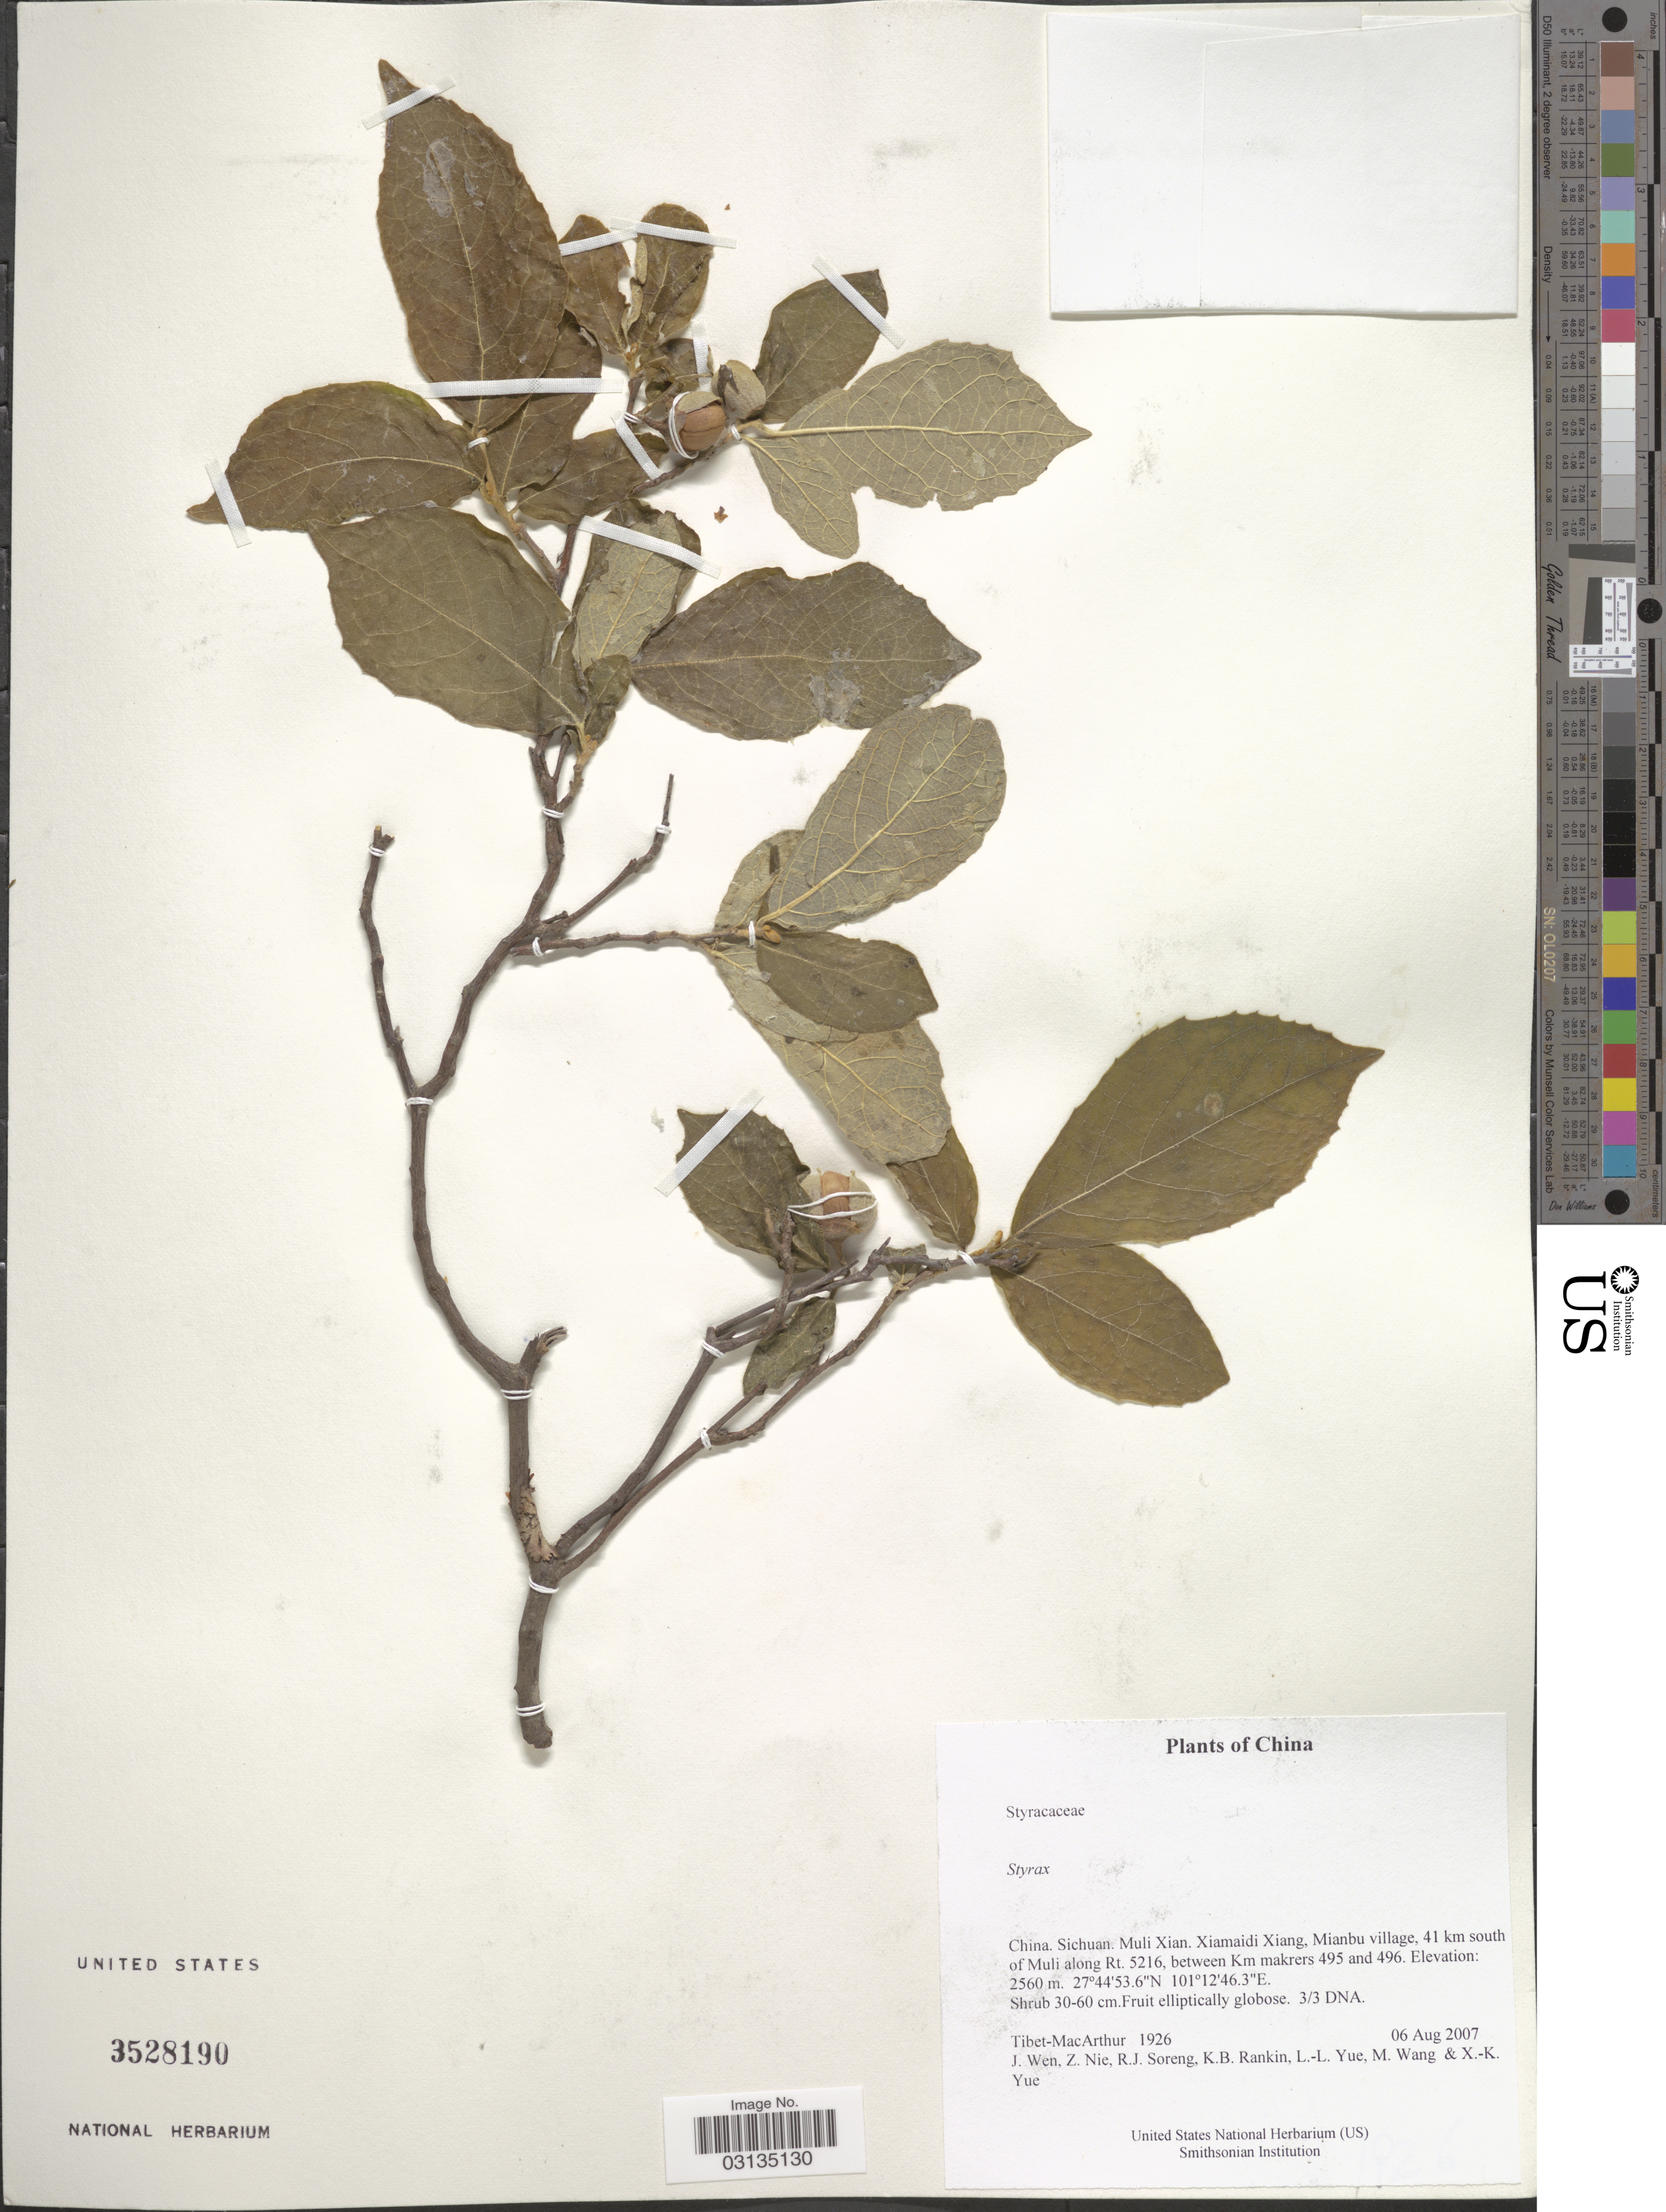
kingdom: Plantae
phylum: Tracheophyta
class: Magnoliopsida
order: Ericales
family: Styracaceae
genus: Styrax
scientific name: Styrax sp.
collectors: Tibet-MacArthur, J. Wen, Z. Nie, R. J. Soreng & et al.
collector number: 1926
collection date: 2007-08-06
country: China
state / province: Sichuan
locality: Sichuan, Muli Xian, Xiamaidi Xiang, Mianbu village, 41 km south of Muli along Rt. 5216, between Km makrers 495 and 496.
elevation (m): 2560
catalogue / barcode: US 3528190